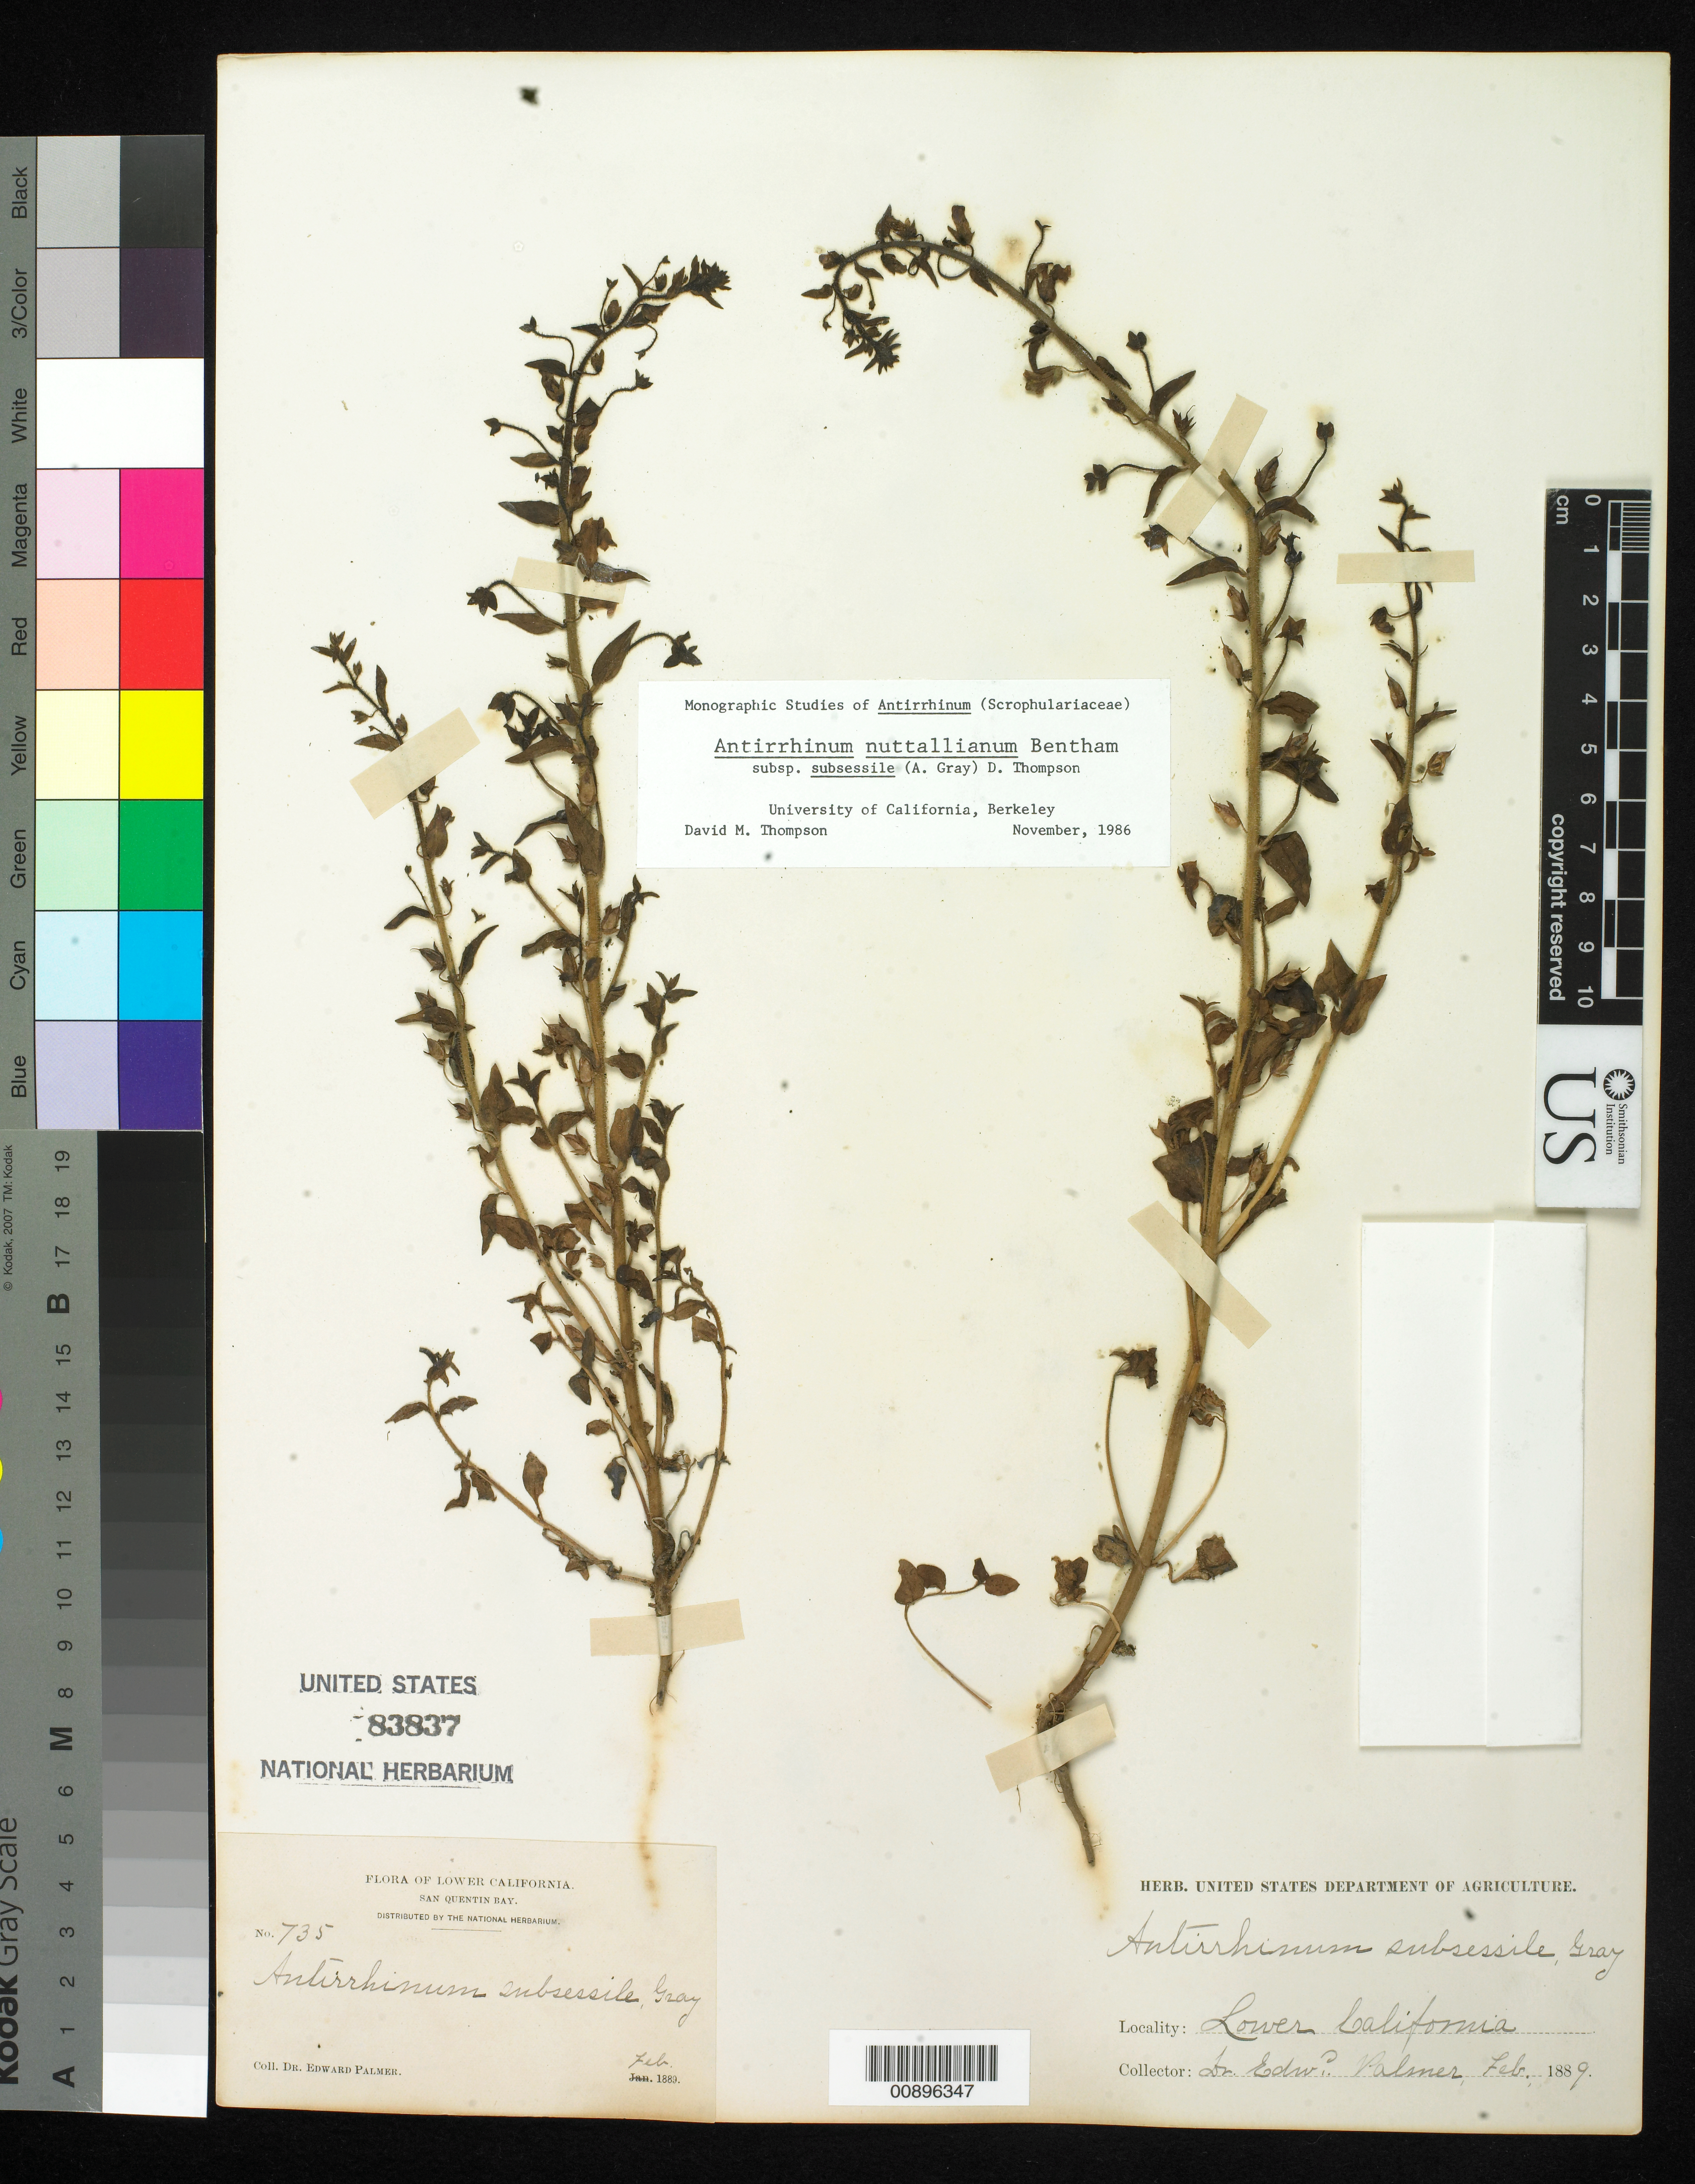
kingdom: Plantae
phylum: Tracheophyta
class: Magnoliopsida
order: Lamiales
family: Plantaginaceae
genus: Sairocarpus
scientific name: Sairocarpus nuttallianus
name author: (Benth.) D.A. Sutton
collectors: E. Palmer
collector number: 735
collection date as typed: Feb 1889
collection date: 1889-02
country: Mexico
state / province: Baja California Norte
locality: San Quentin Bay, Baja California.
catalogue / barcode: US 83837